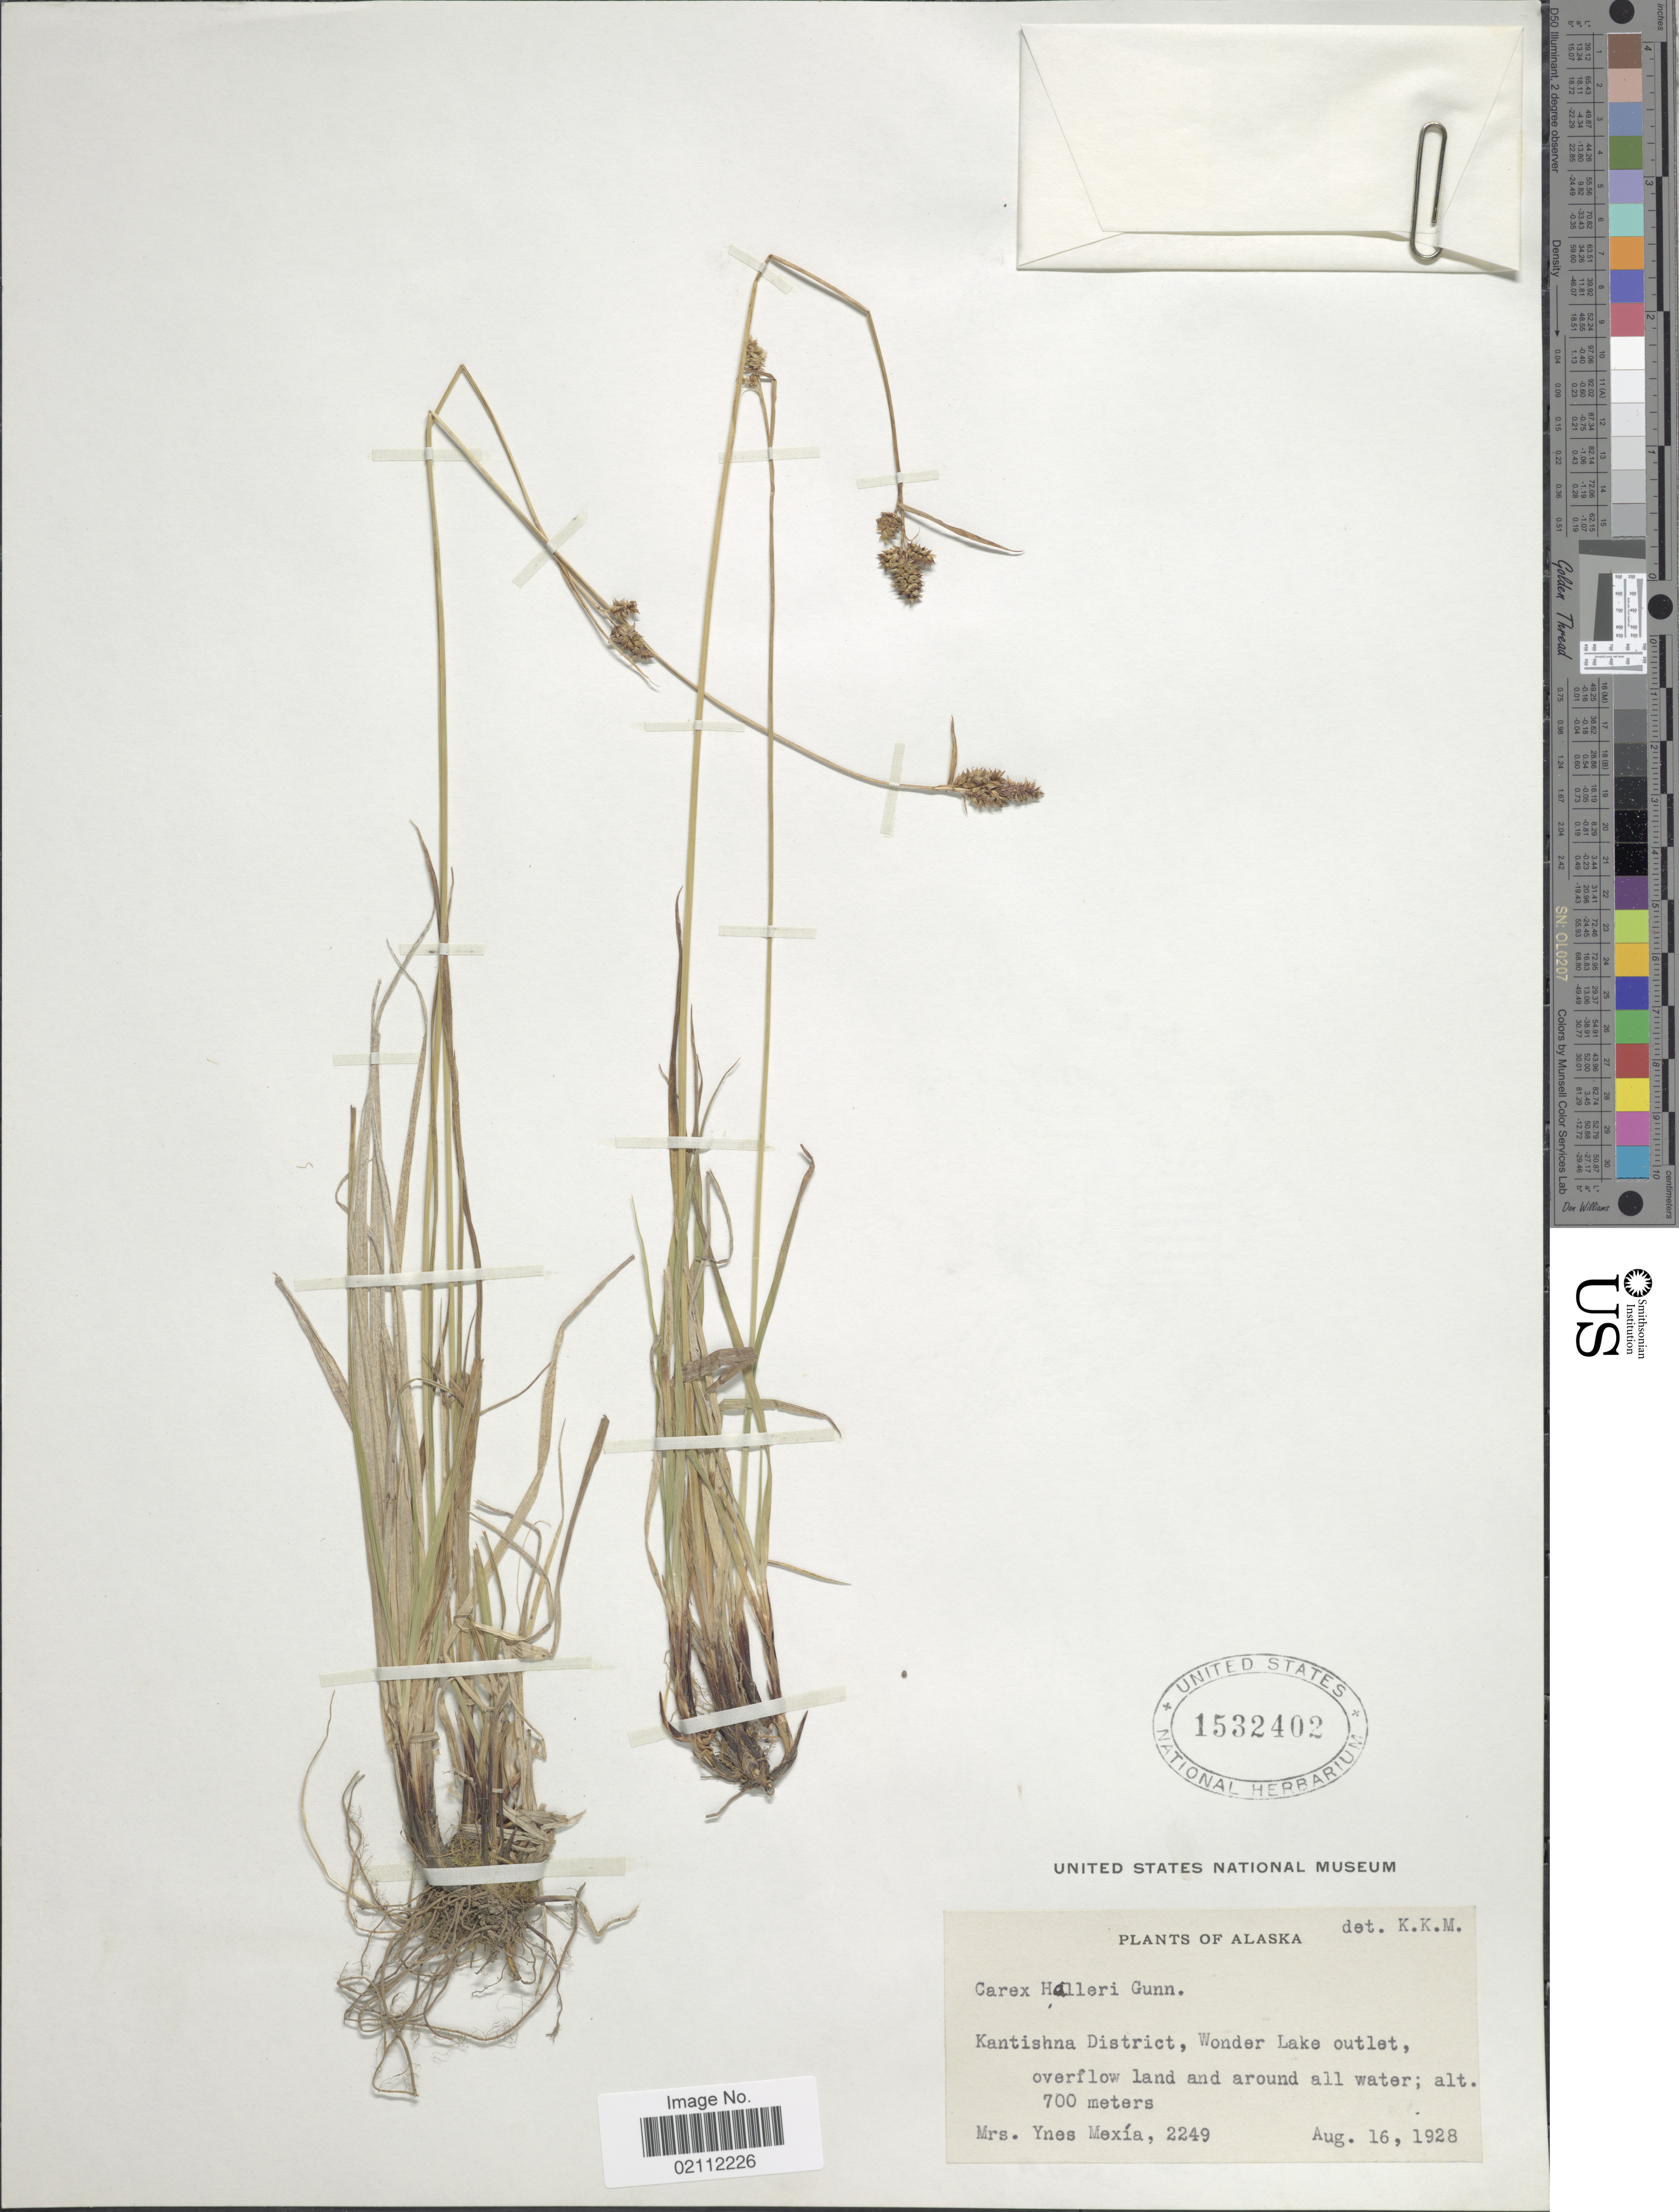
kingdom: Plantae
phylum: Tracheophyta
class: Liliopsida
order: Poales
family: Cyperaceae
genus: Carex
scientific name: Carex media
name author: R. Br.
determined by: Murray, D. F.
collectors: Y. Mexia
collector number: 2249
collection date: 1928-08-16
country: United States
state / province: Alaska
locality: Kantishna District, Wonder Lake outlet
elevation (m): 700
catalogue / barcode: US 1532402